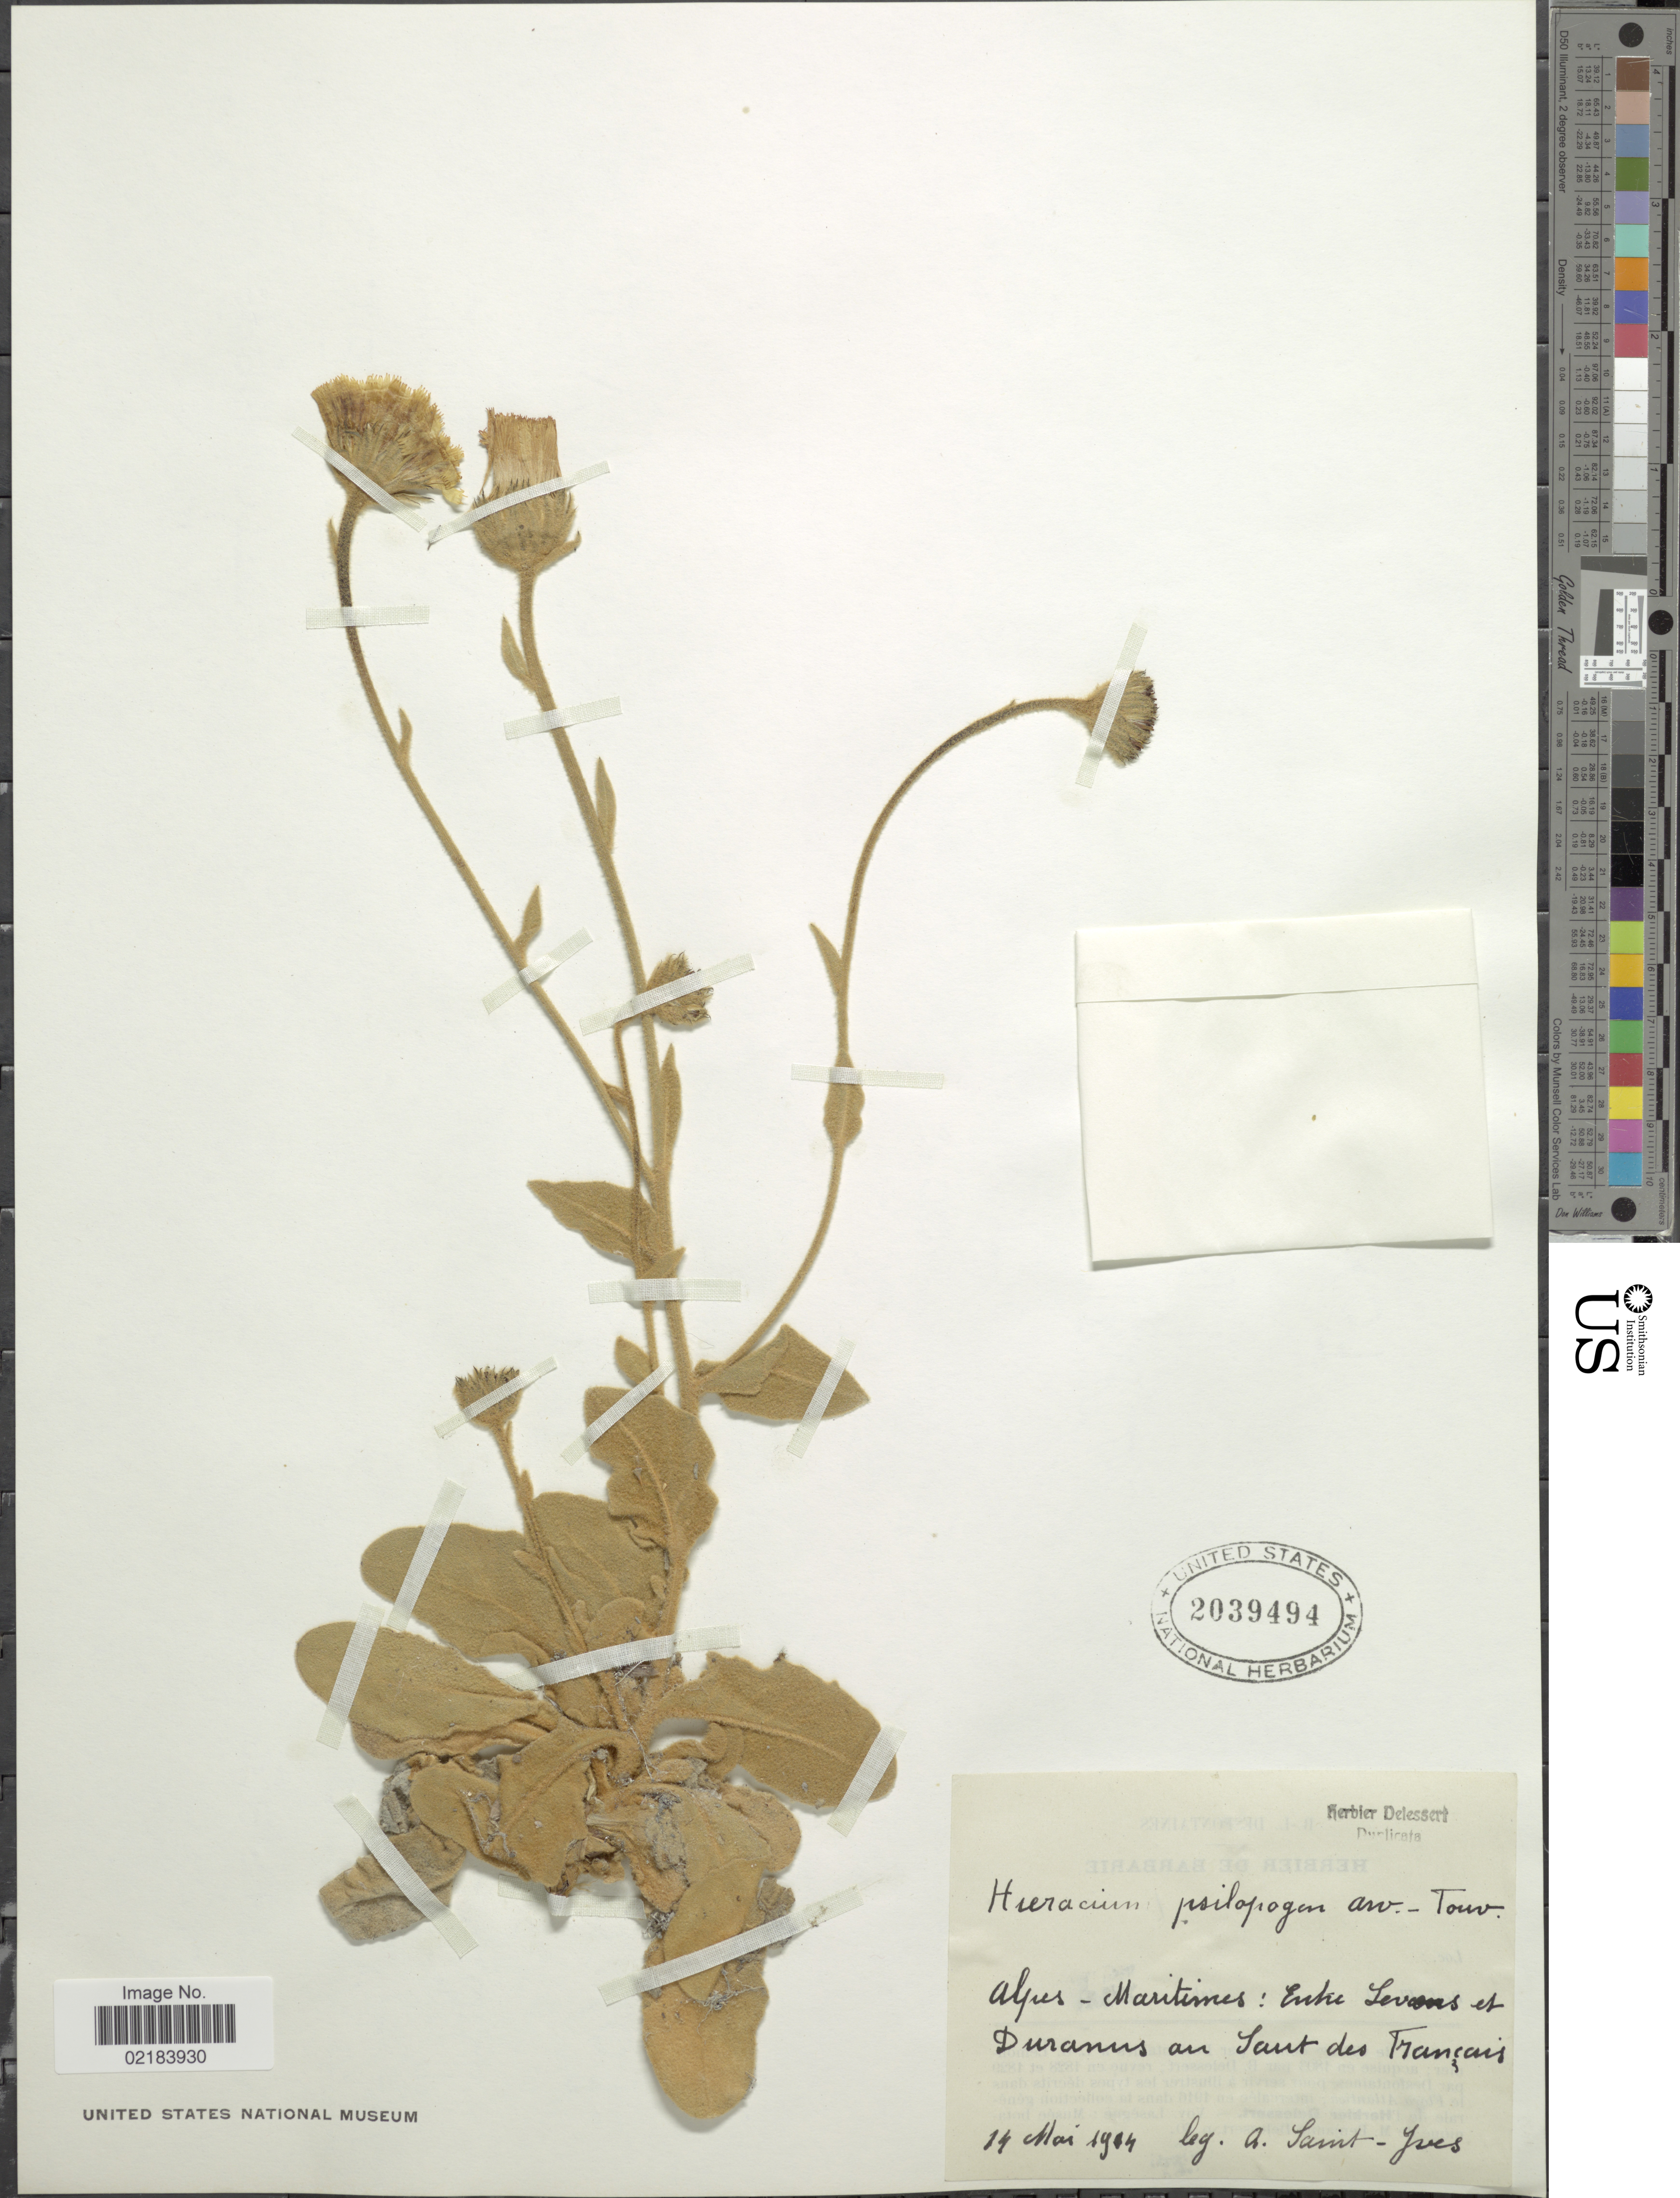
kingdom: Plantae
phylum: Tracheophyta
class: Magnoliopsida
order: Asterales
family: Asteraceae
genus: Hieracium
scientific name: Hieracium tomentosum subsp. psilopogon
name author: (Arvet-Touvet & St.-Yves) Greuter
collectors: A. Saint-Yves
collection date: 1944-05-14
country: France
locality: Alpes-Maritimes: Entre Sevons et Duranes an Samt des Francais [interpreted]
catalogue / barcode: US 2039494